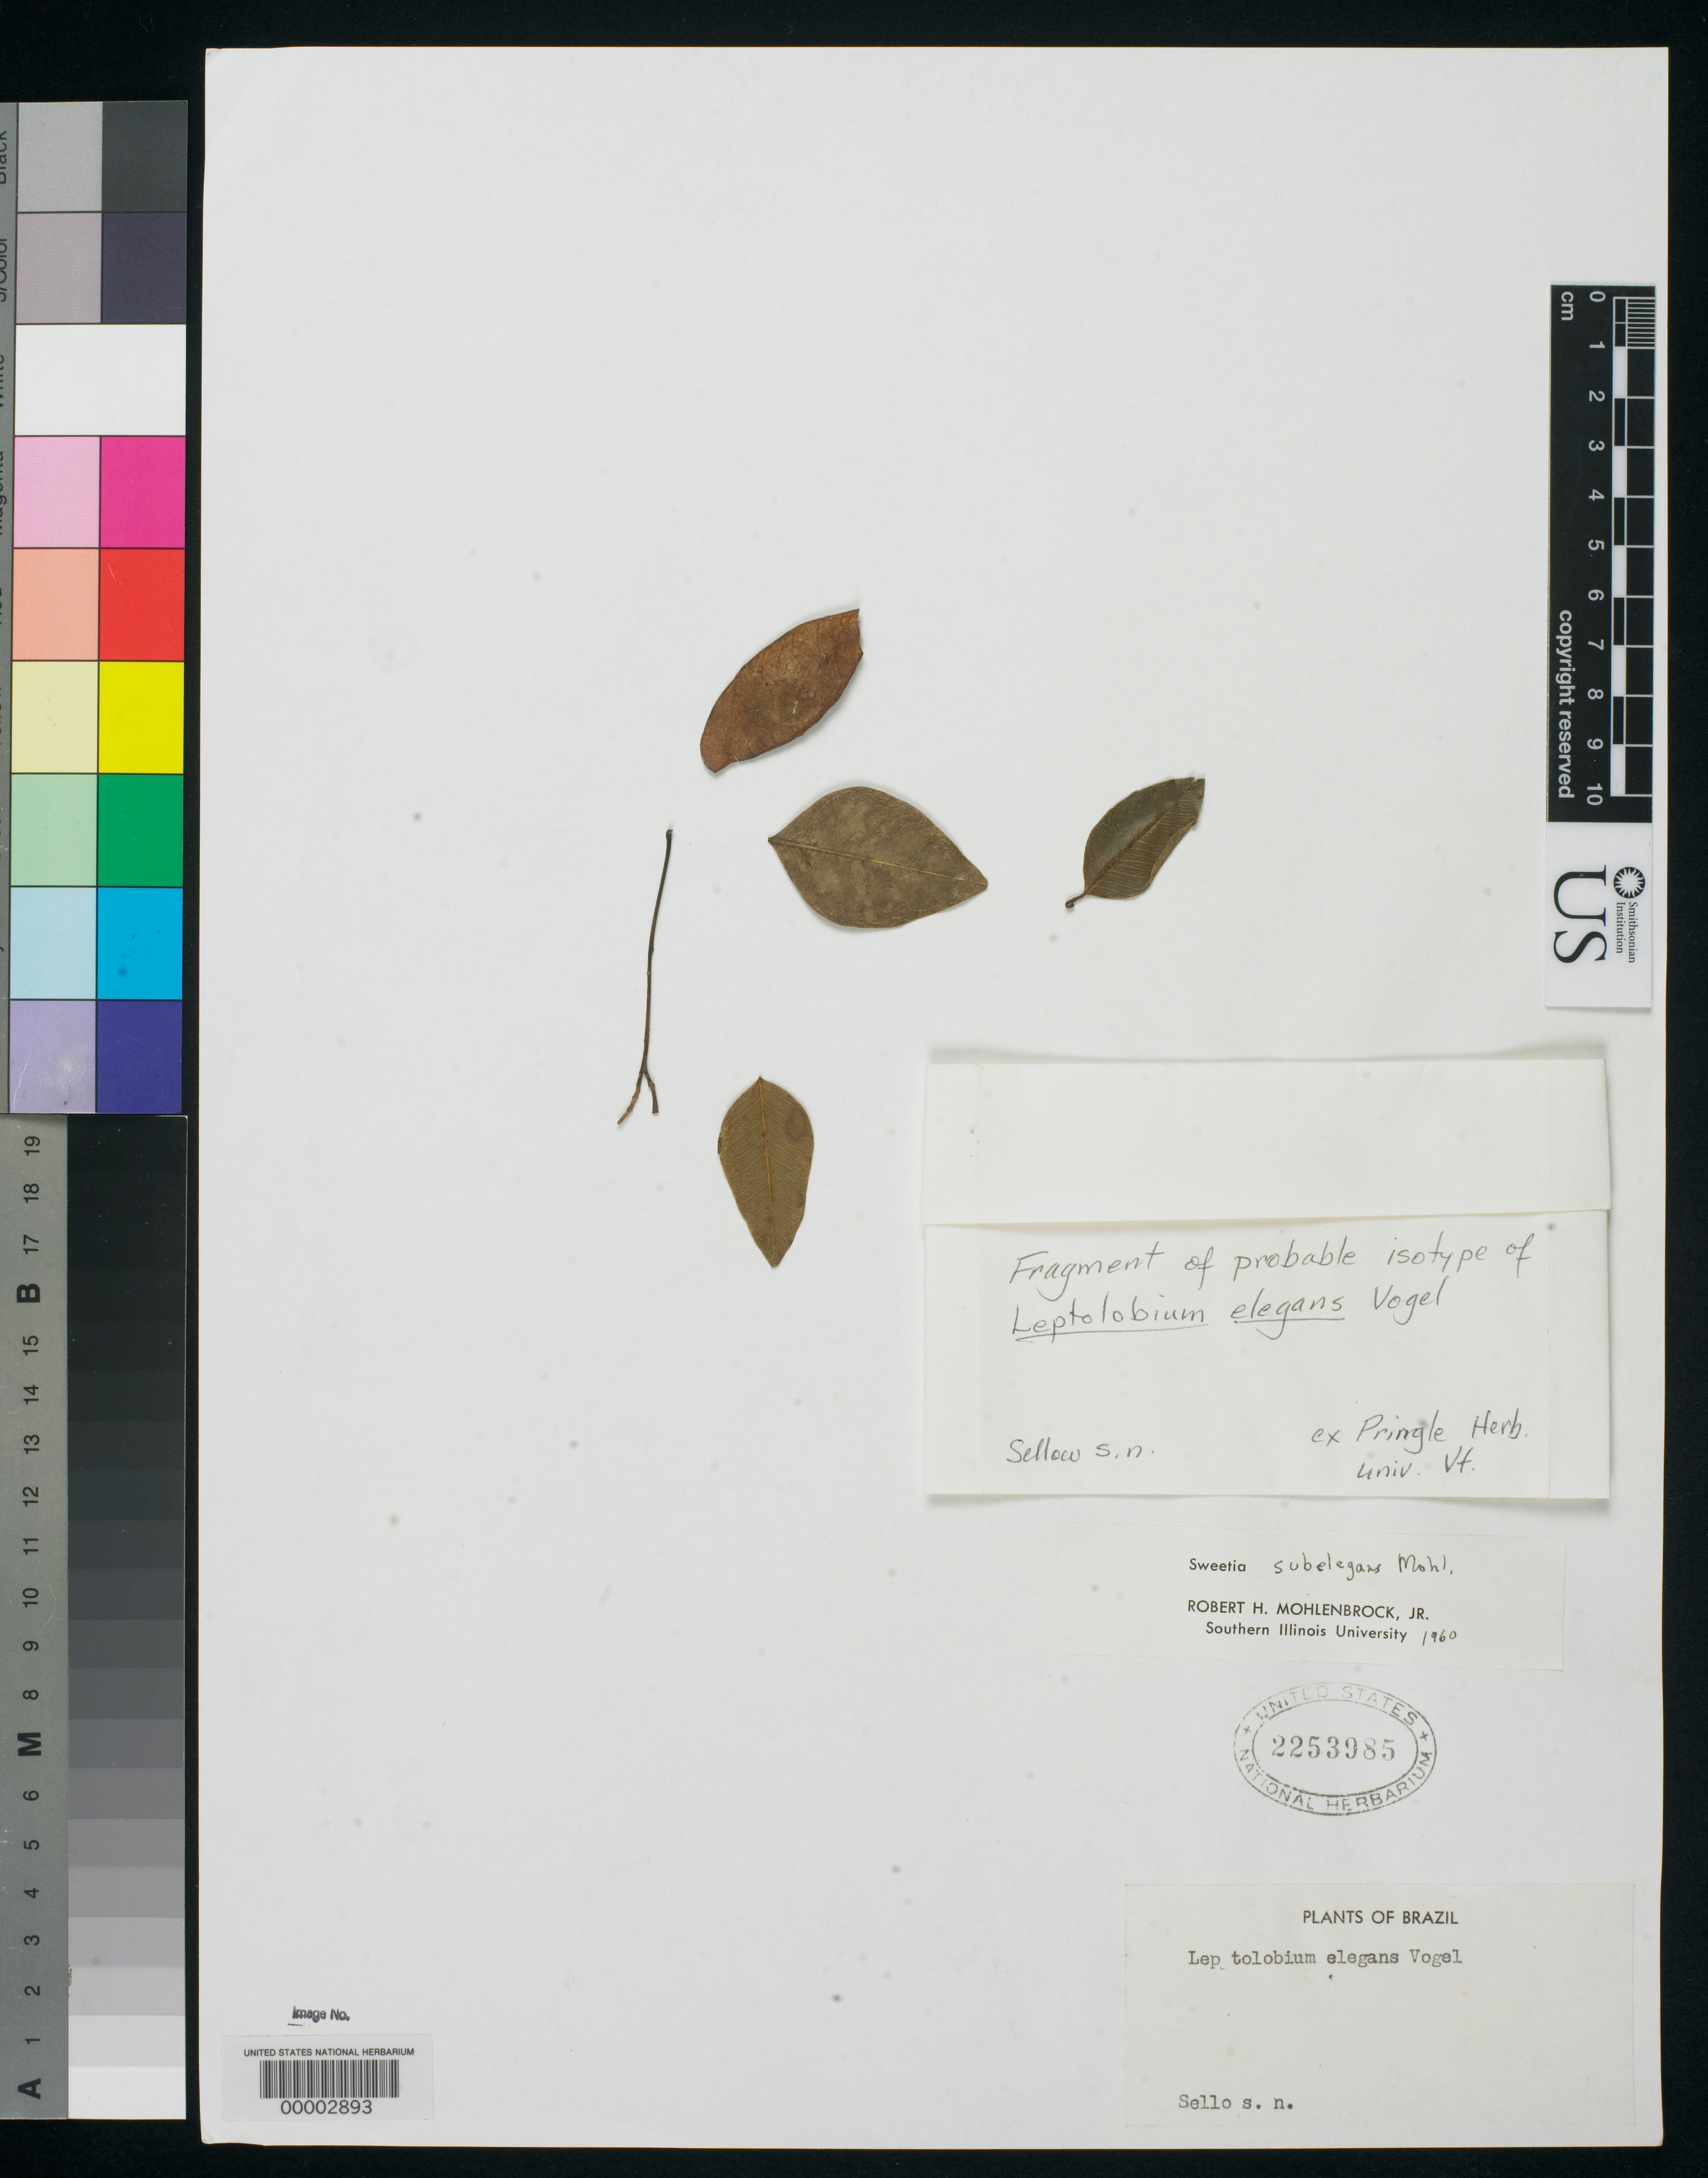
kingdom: Plantae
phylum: Tracheophyta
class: Magnoliopsida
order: Fabales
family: Fabaceae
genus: Leptolobium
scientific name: Leptolobium elegans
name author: Vogel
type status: Type Collection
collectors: F. Sellow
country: Brazil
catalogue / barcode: US 2253985